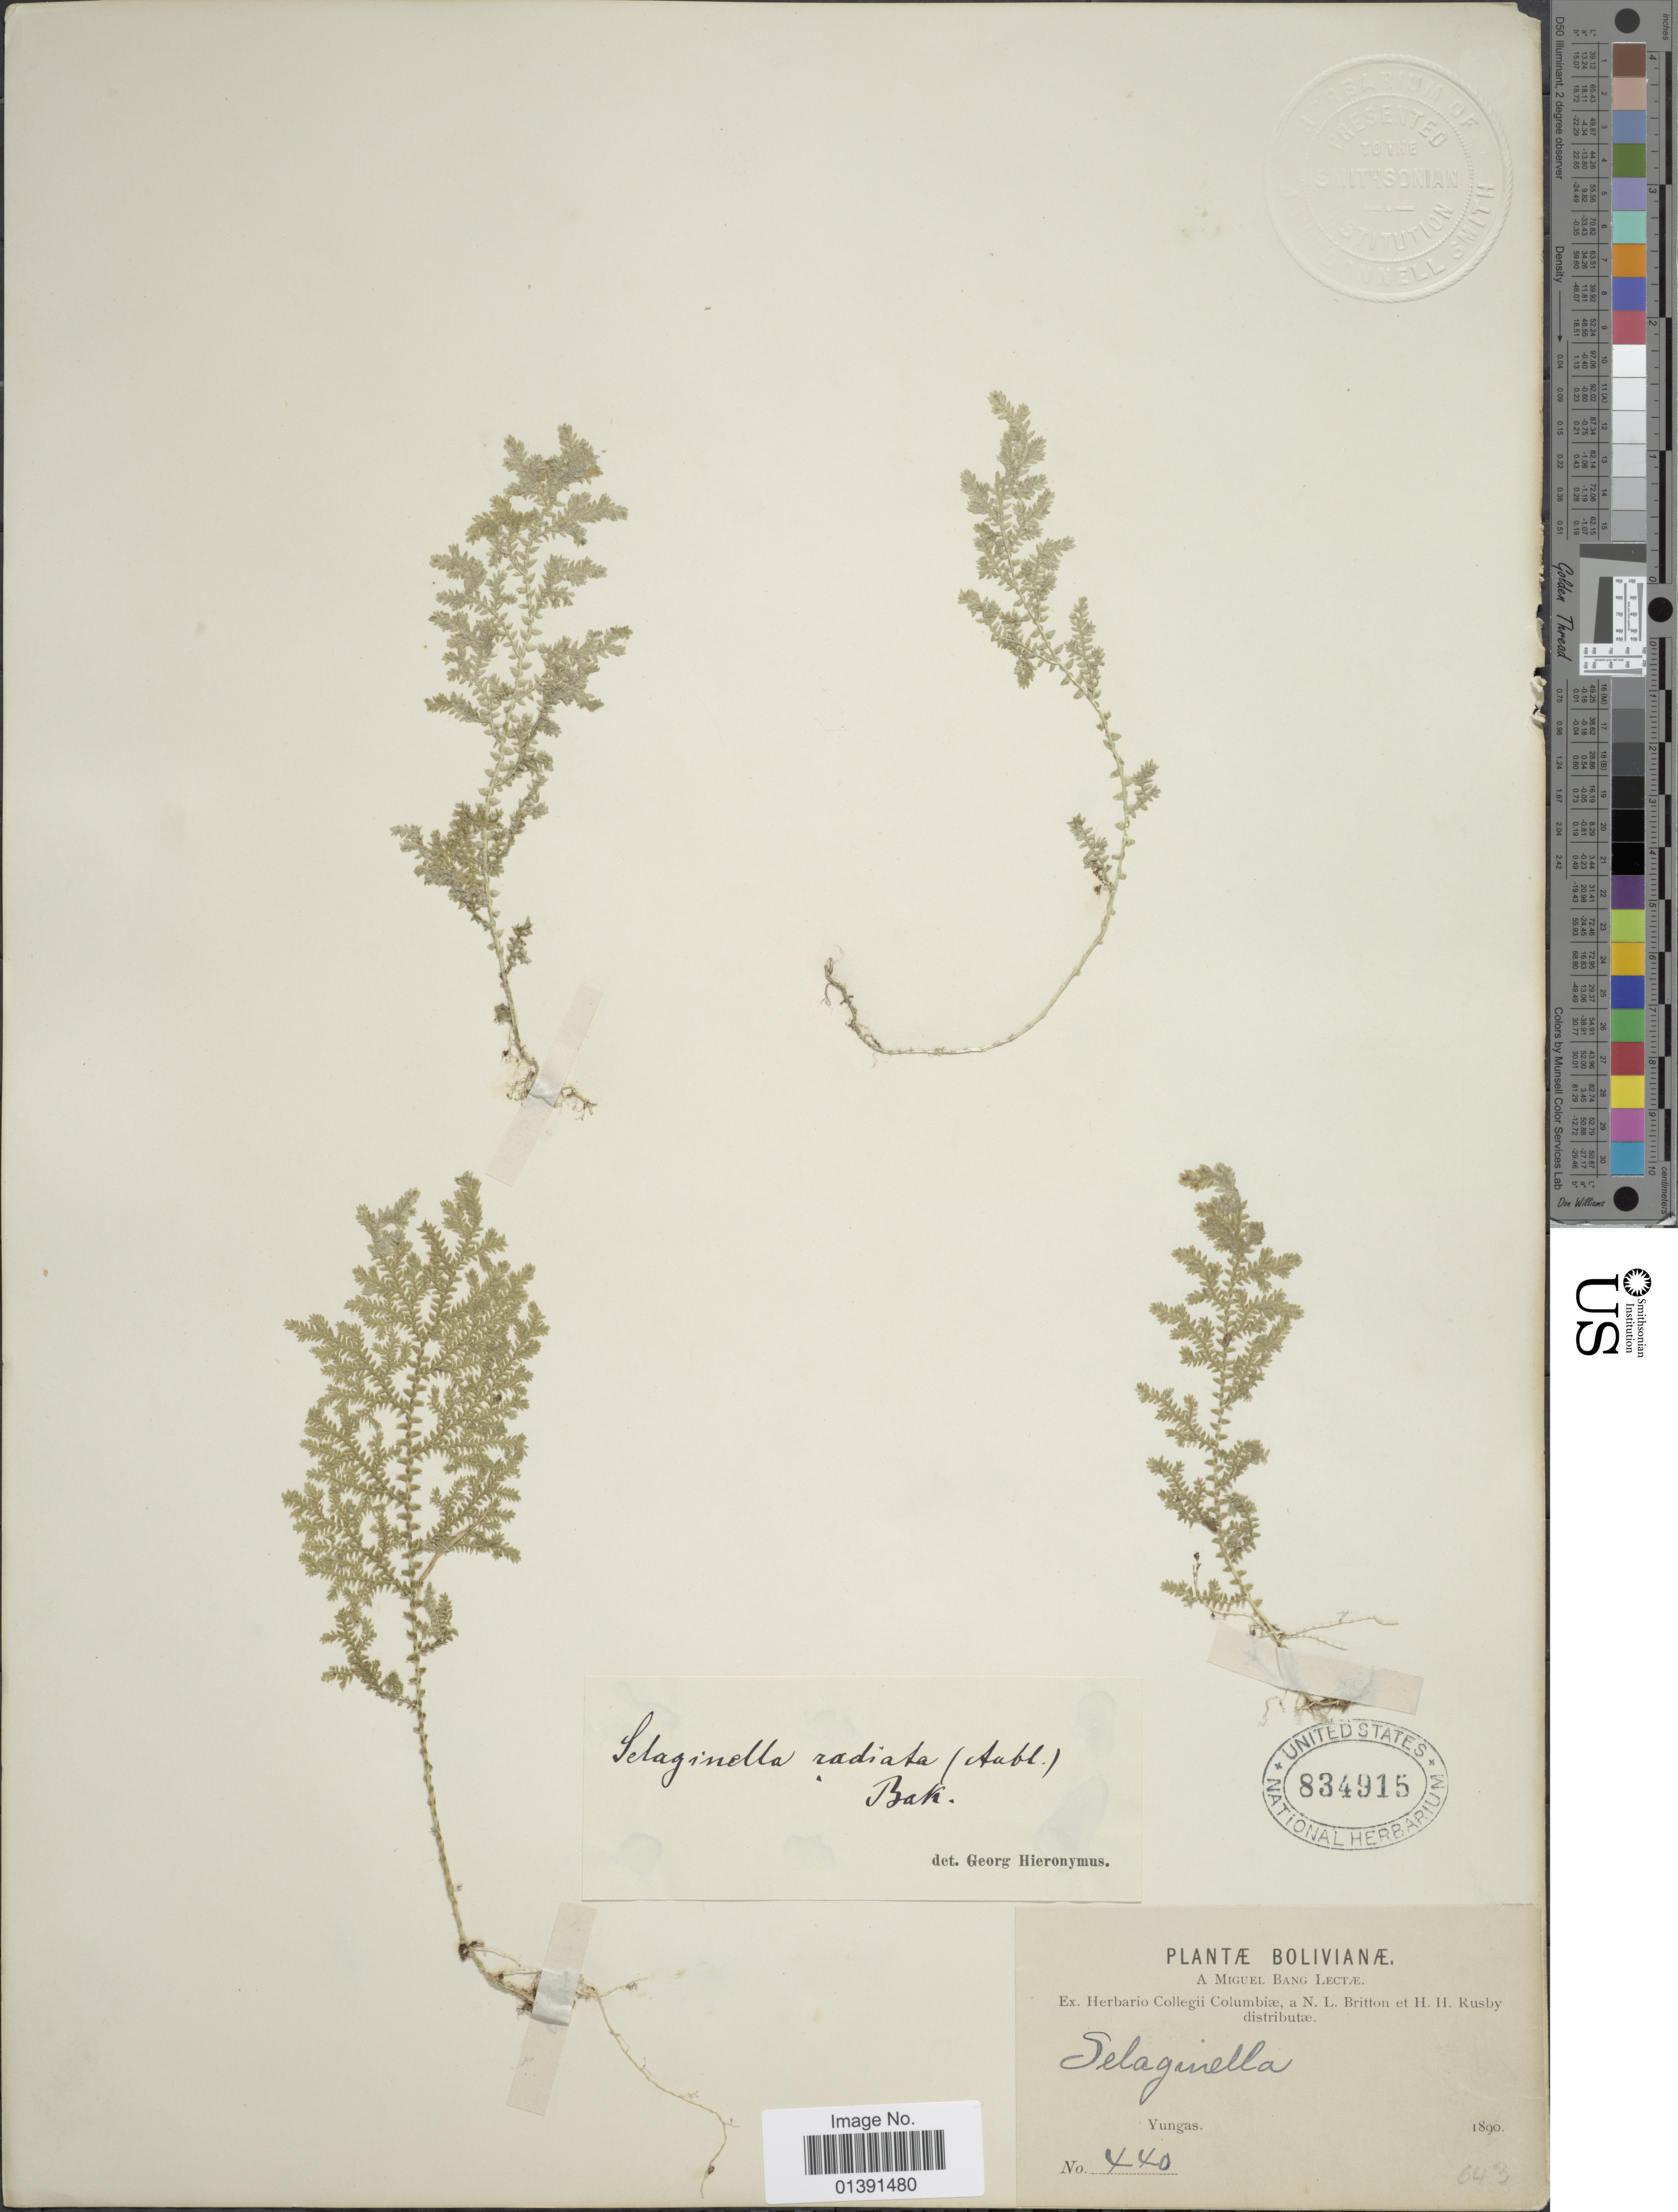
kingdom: Plantae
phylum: Tracheophyta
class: Lycopodiopsida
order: Selaginellales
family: Selaginellaceae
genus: Selaginella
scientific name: Selaginella novae-hollandiae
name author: (Sw.) Spring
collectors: M. Bang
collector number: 440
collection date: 1890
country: Bolivia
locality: Yungas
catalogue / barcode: US 834915